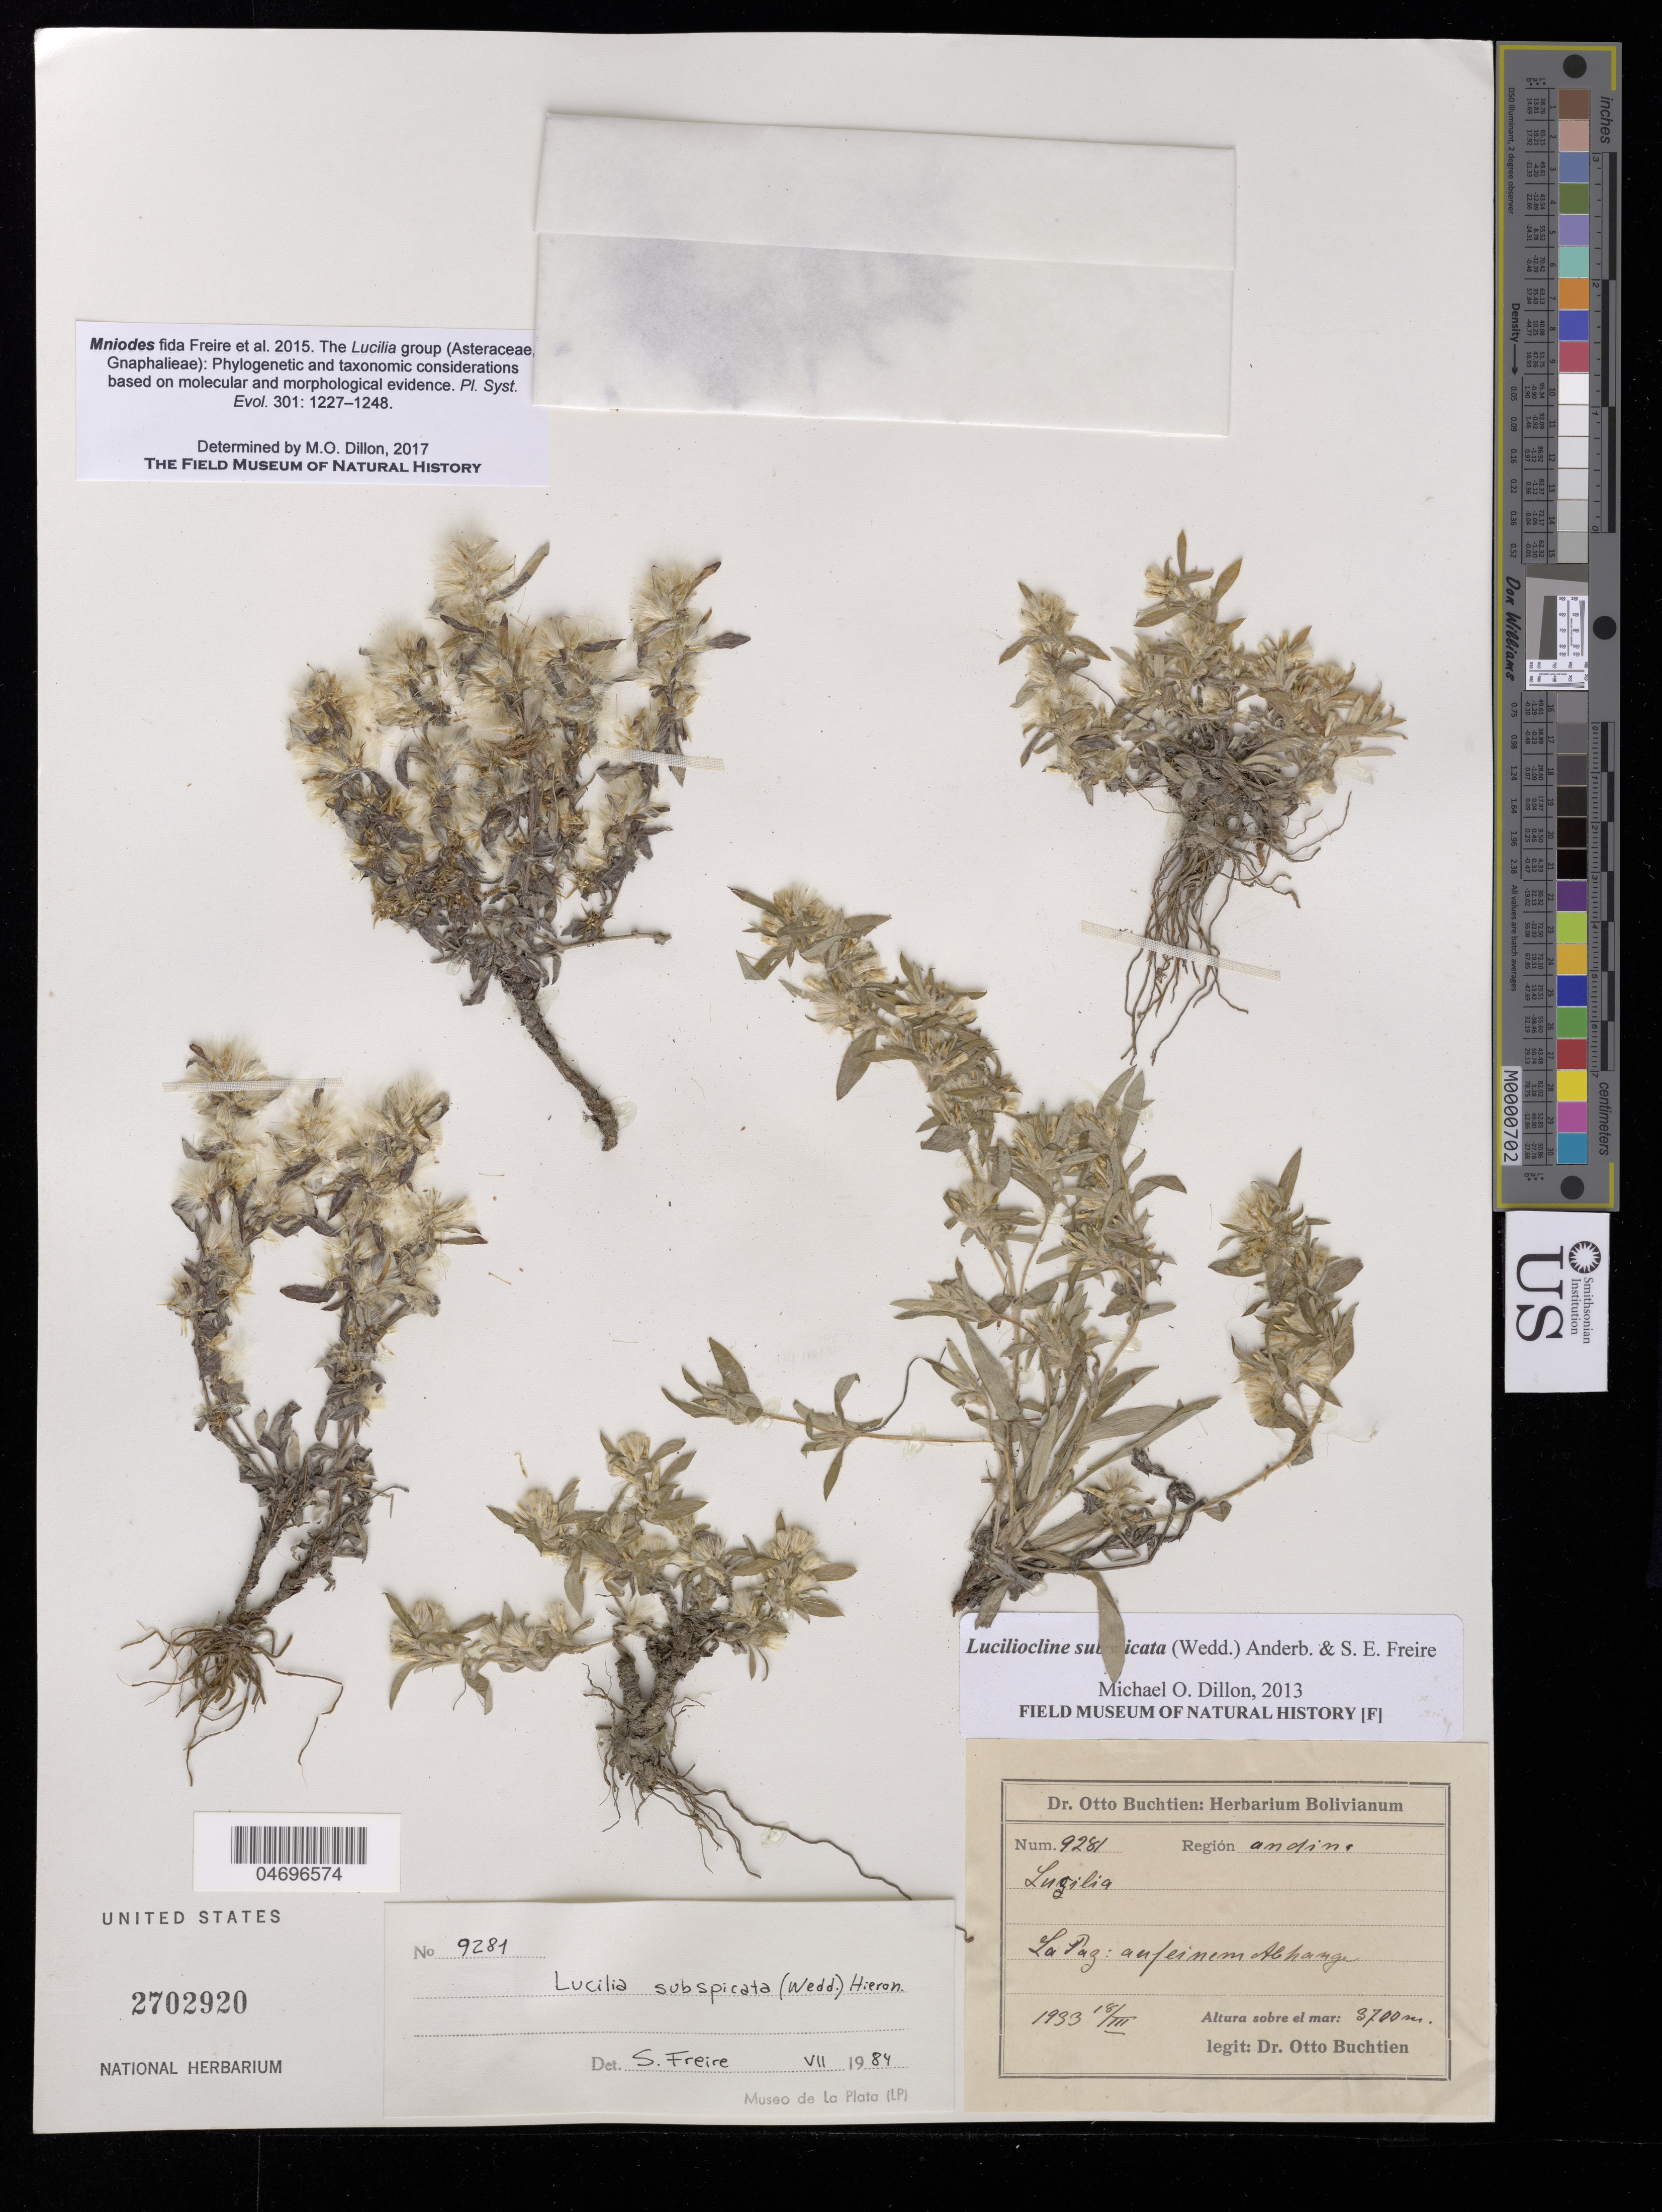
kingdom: Plantae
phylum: Tracheophyta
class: Magnoliopsida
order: Asterales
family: Asteraceae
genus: Mniodes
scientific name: Mniodes subspicata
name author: (Wedd.) S.E. Freire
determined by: Dillon, M. O.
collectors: O. Buchtien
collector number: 9281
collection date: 1933-03-18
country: Bolivia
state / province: La Paz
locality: Andinem Wegrande, Region Andine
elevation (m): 3700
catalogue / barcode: US 2702920